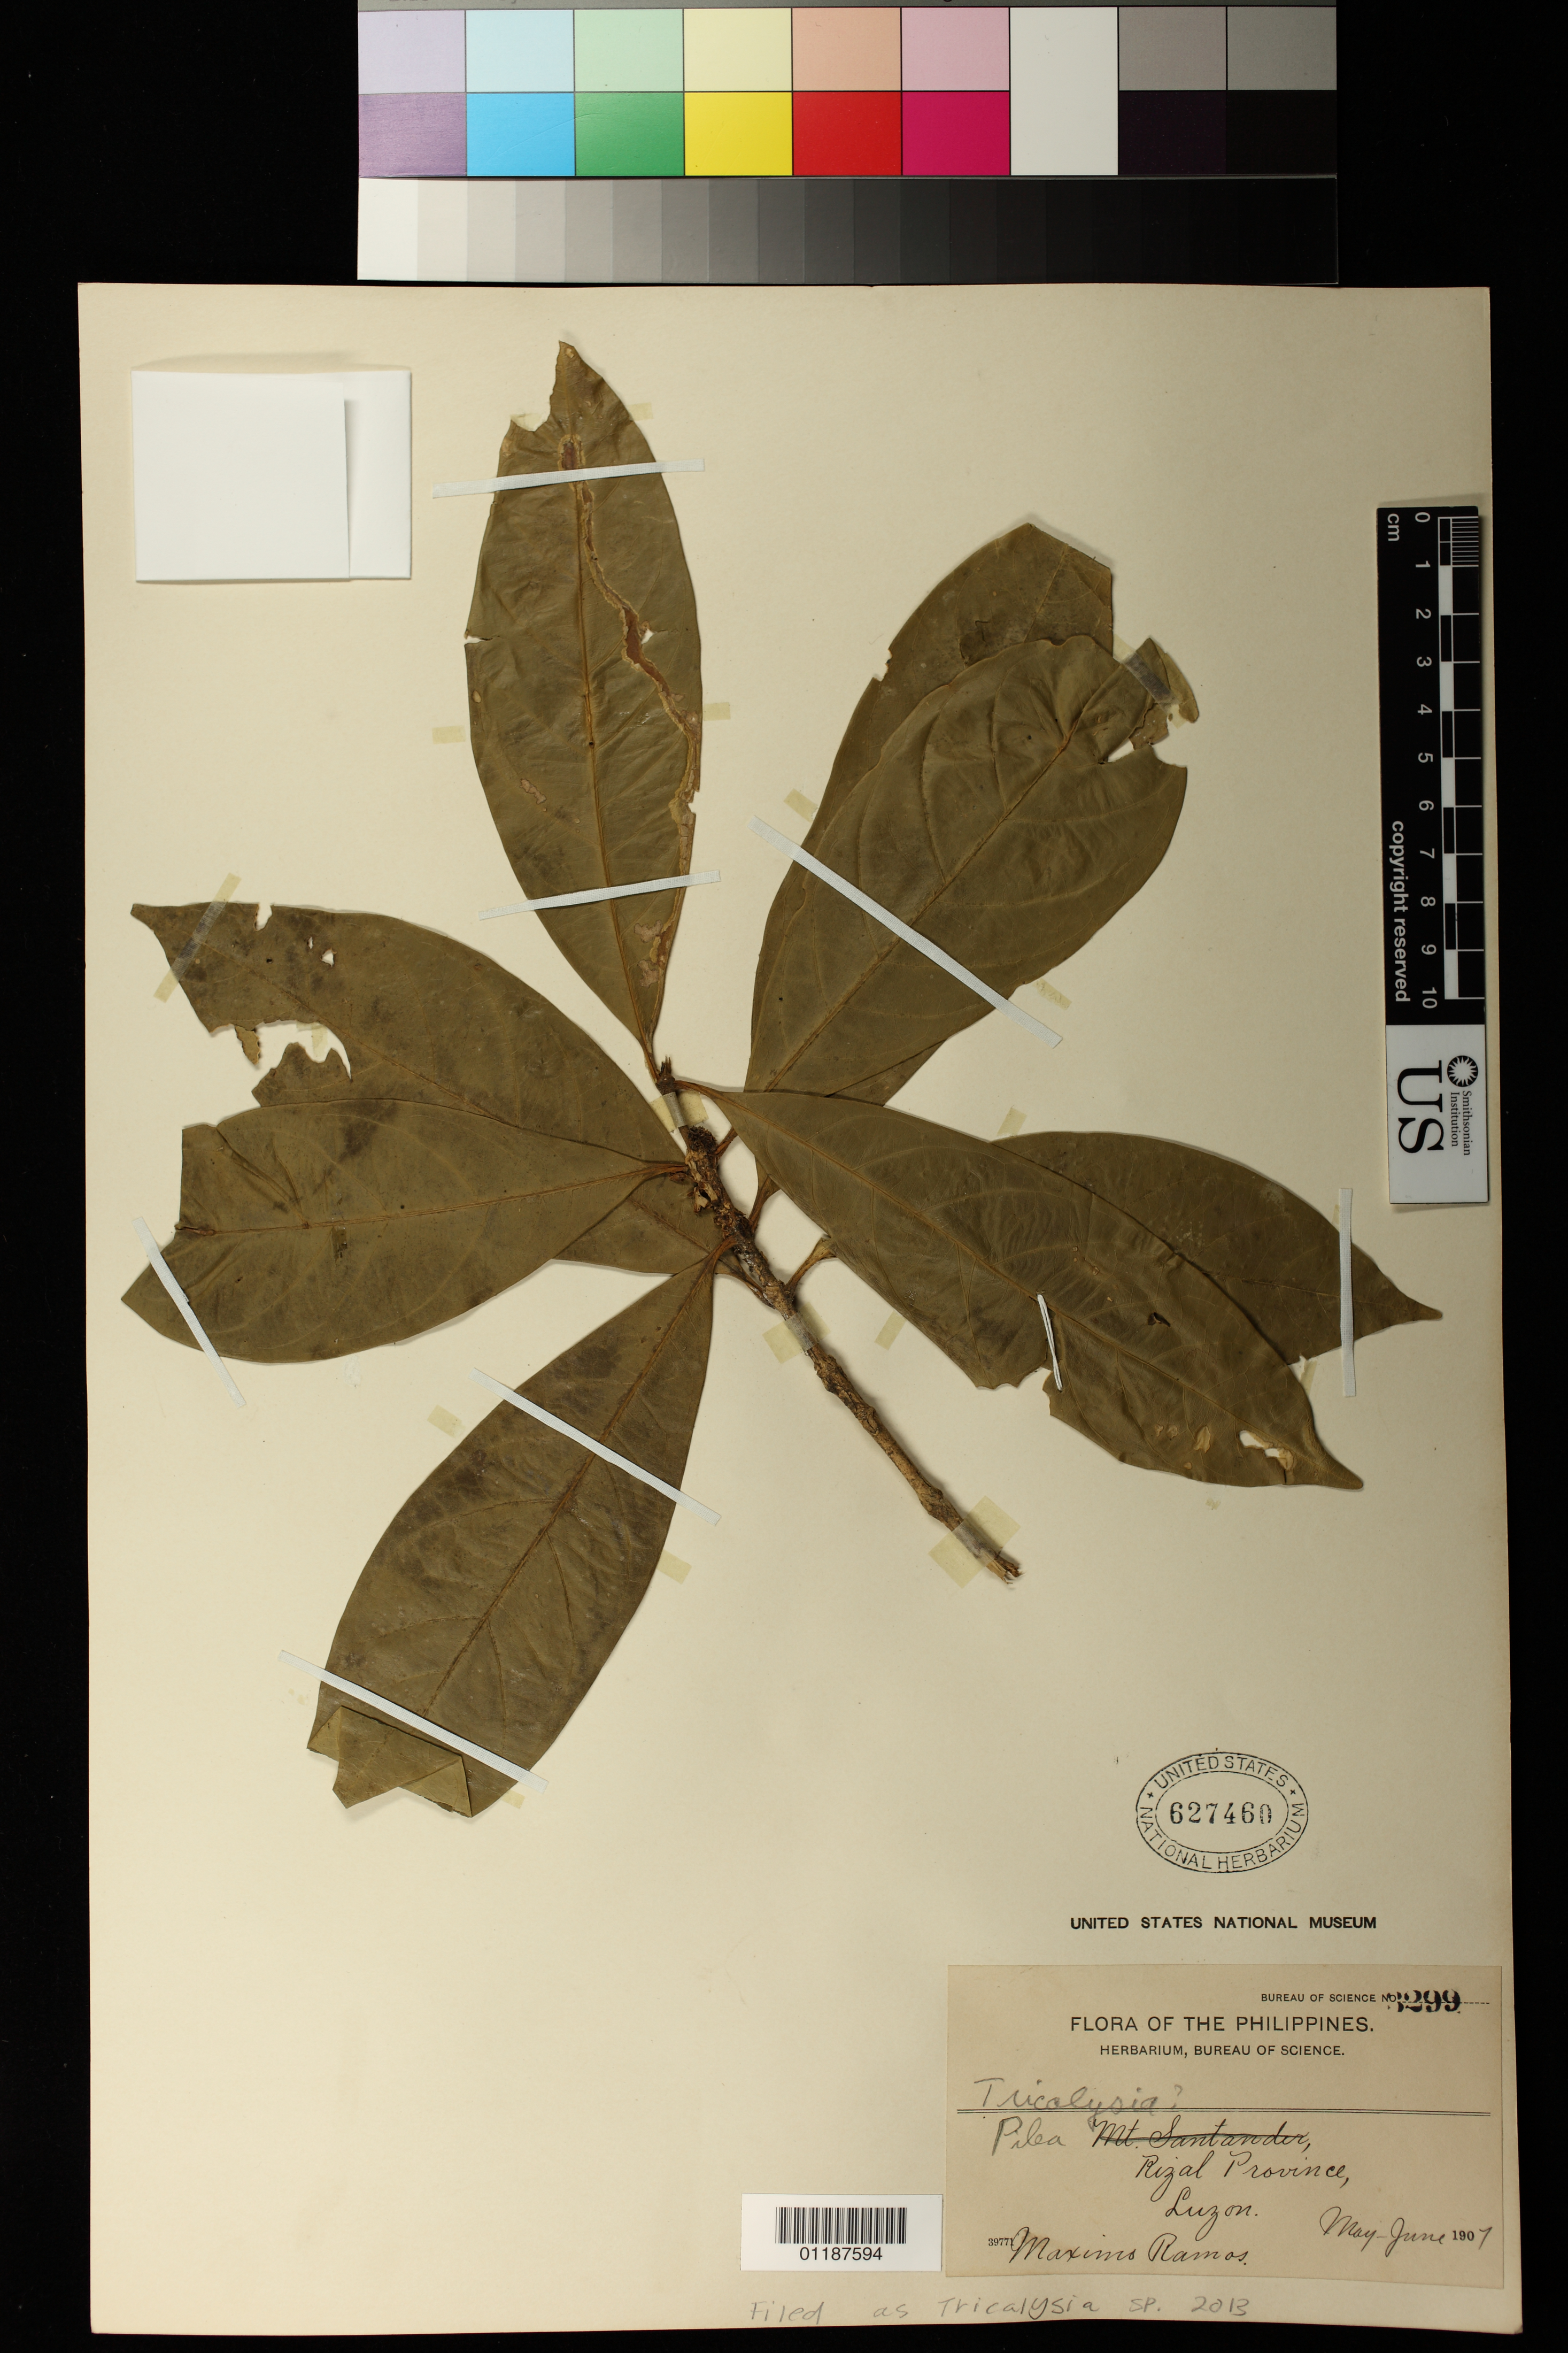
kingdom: Plantae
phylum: Tracheophyta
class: Magnoliopsida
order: Gentianales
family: Rubiaceae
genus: Tricalysia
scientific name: Tricalysia sp.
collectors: M. Ramos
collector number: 3299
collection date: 1907-05/1907-06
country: Philippines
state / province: Calabarzon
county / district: Rizal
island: Luzon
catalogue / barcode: US 627460